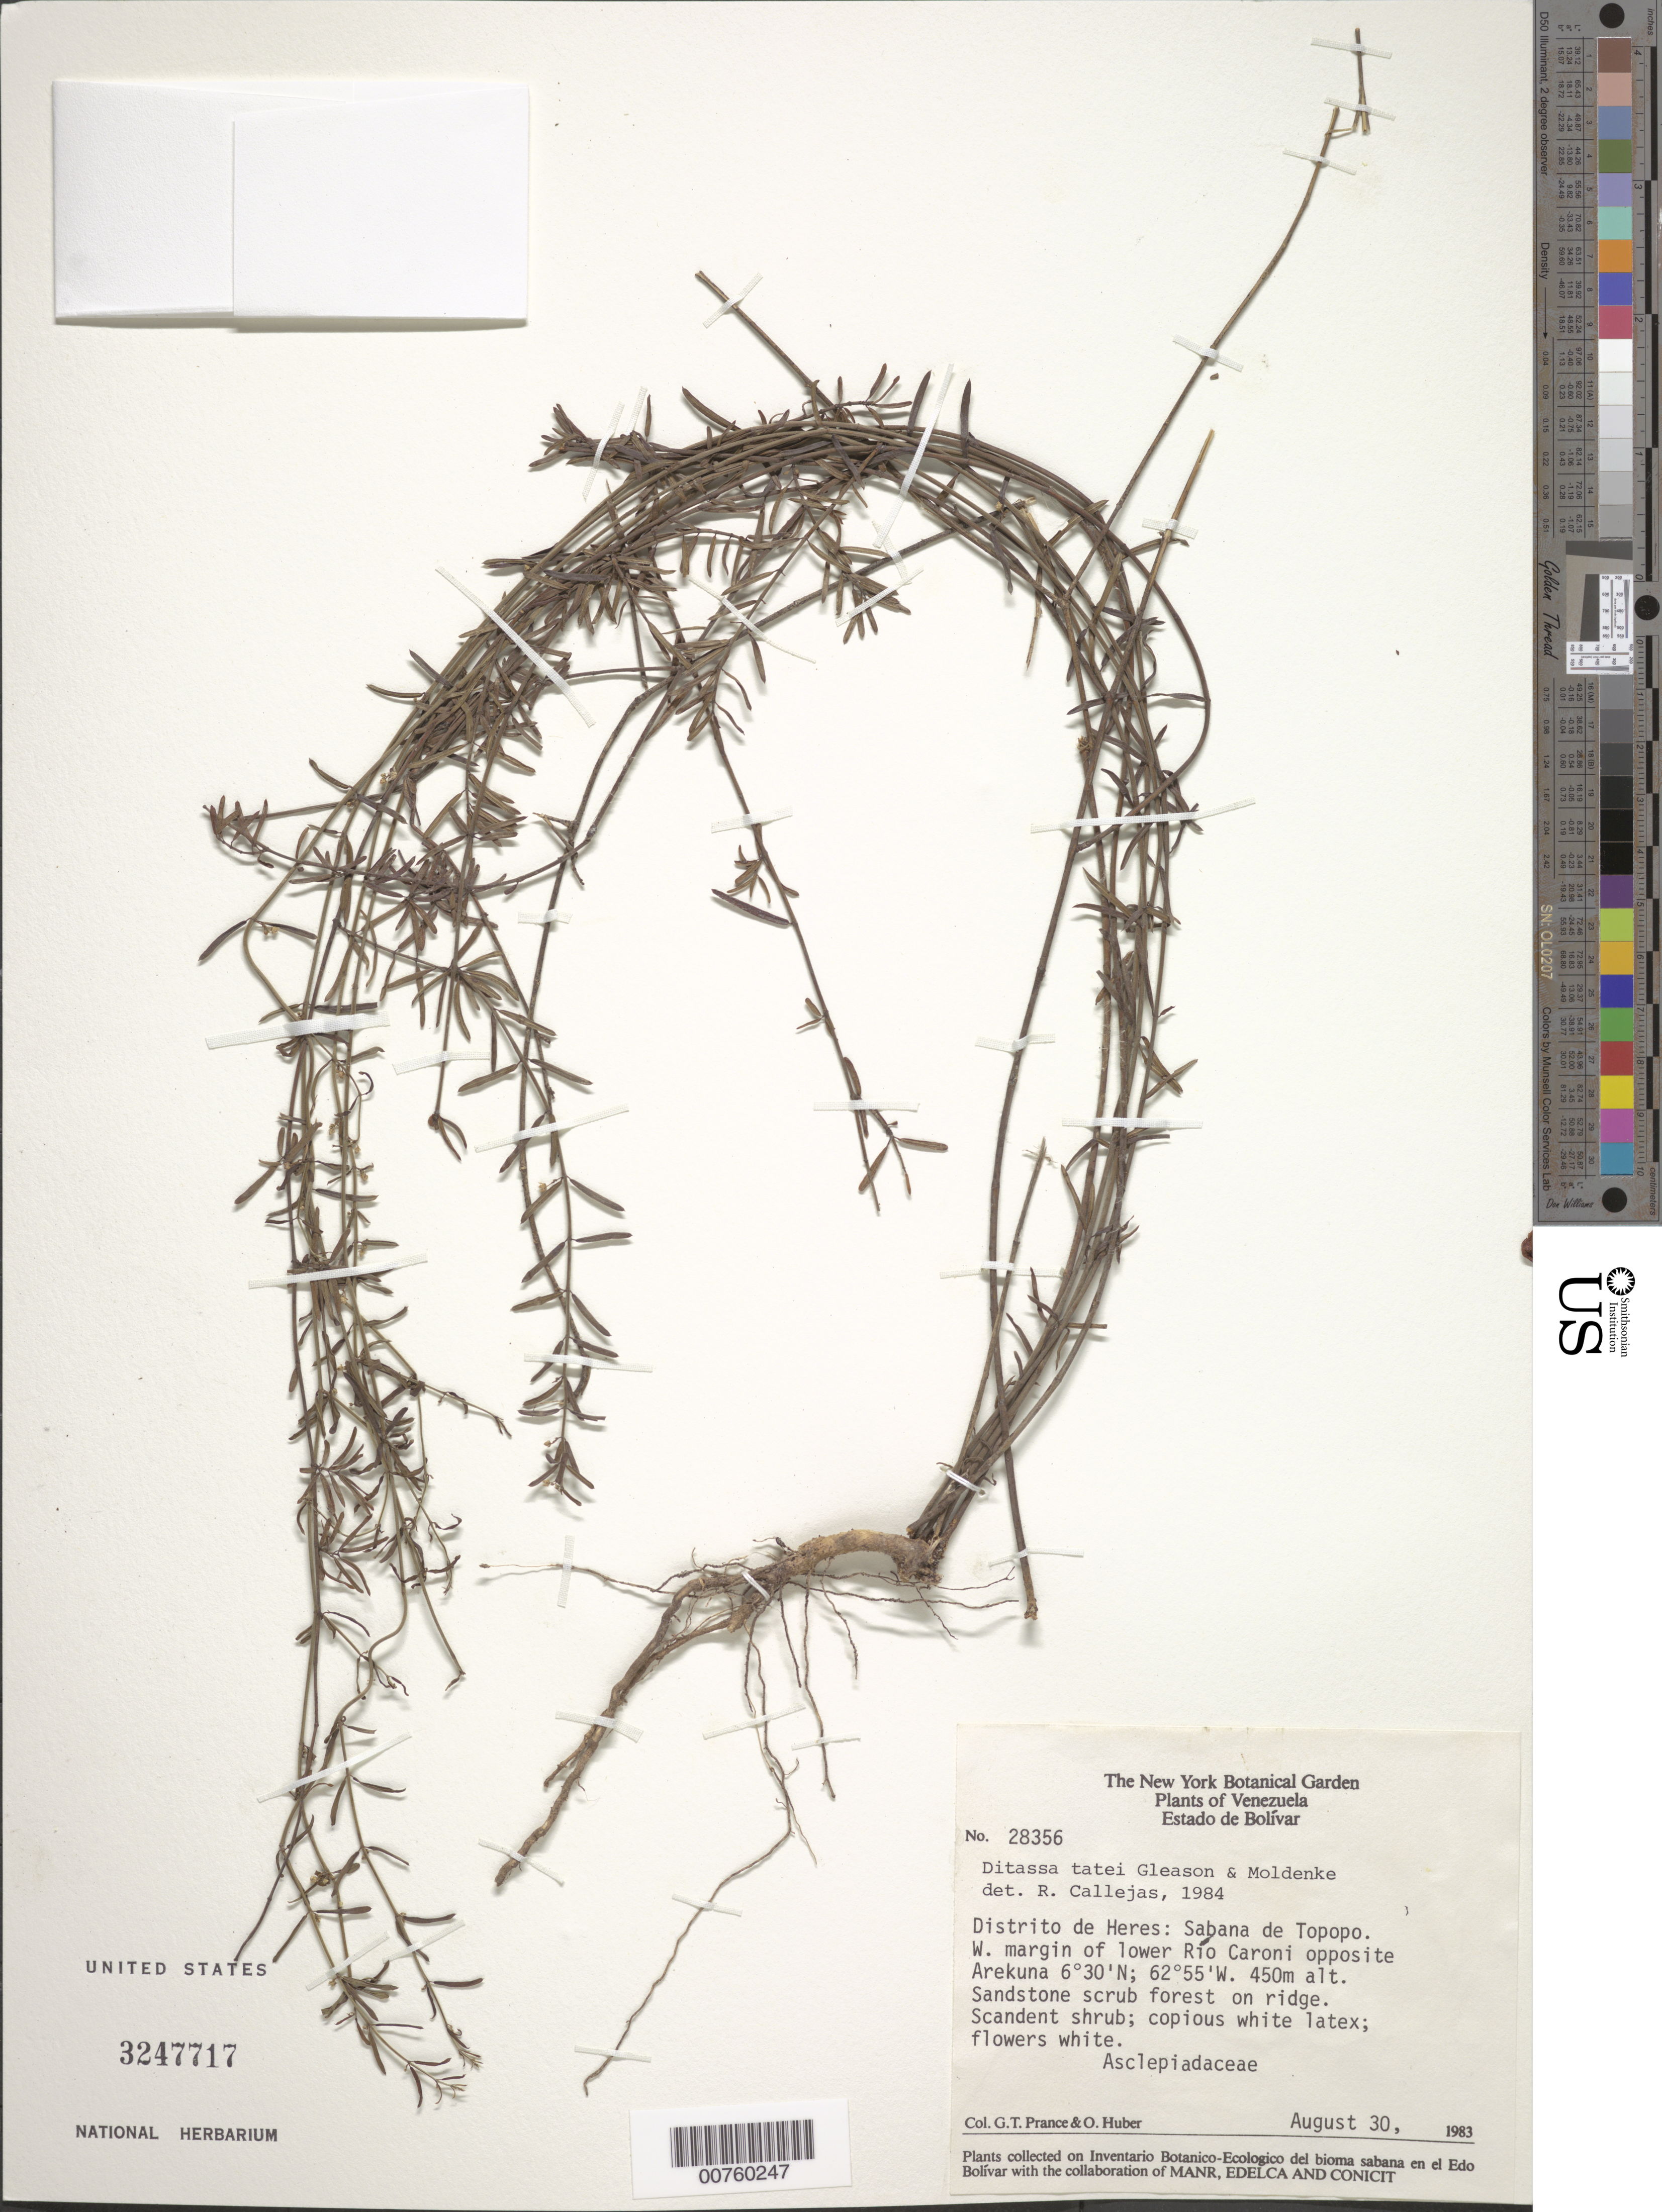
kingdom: Plantae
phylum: Tracheophyta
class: Magnoliopsida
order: Gentianales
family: Apocynaceae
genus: Ditassa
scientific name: Ditassa tatei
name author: Gleason & Moldenke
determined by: Callejas, Ricardo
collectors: G. T. Prance & O. Huber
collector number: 28356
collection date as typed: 30-Aug-83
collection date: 1983-08-30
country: Venezuela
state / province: Bolívar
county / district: Heres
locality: Sabana de Topopo, W margin of lower Río Caroní, opposite Arekuna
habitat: Sandstone scrub forest on ridge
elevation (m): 450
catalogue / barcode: US 3247717